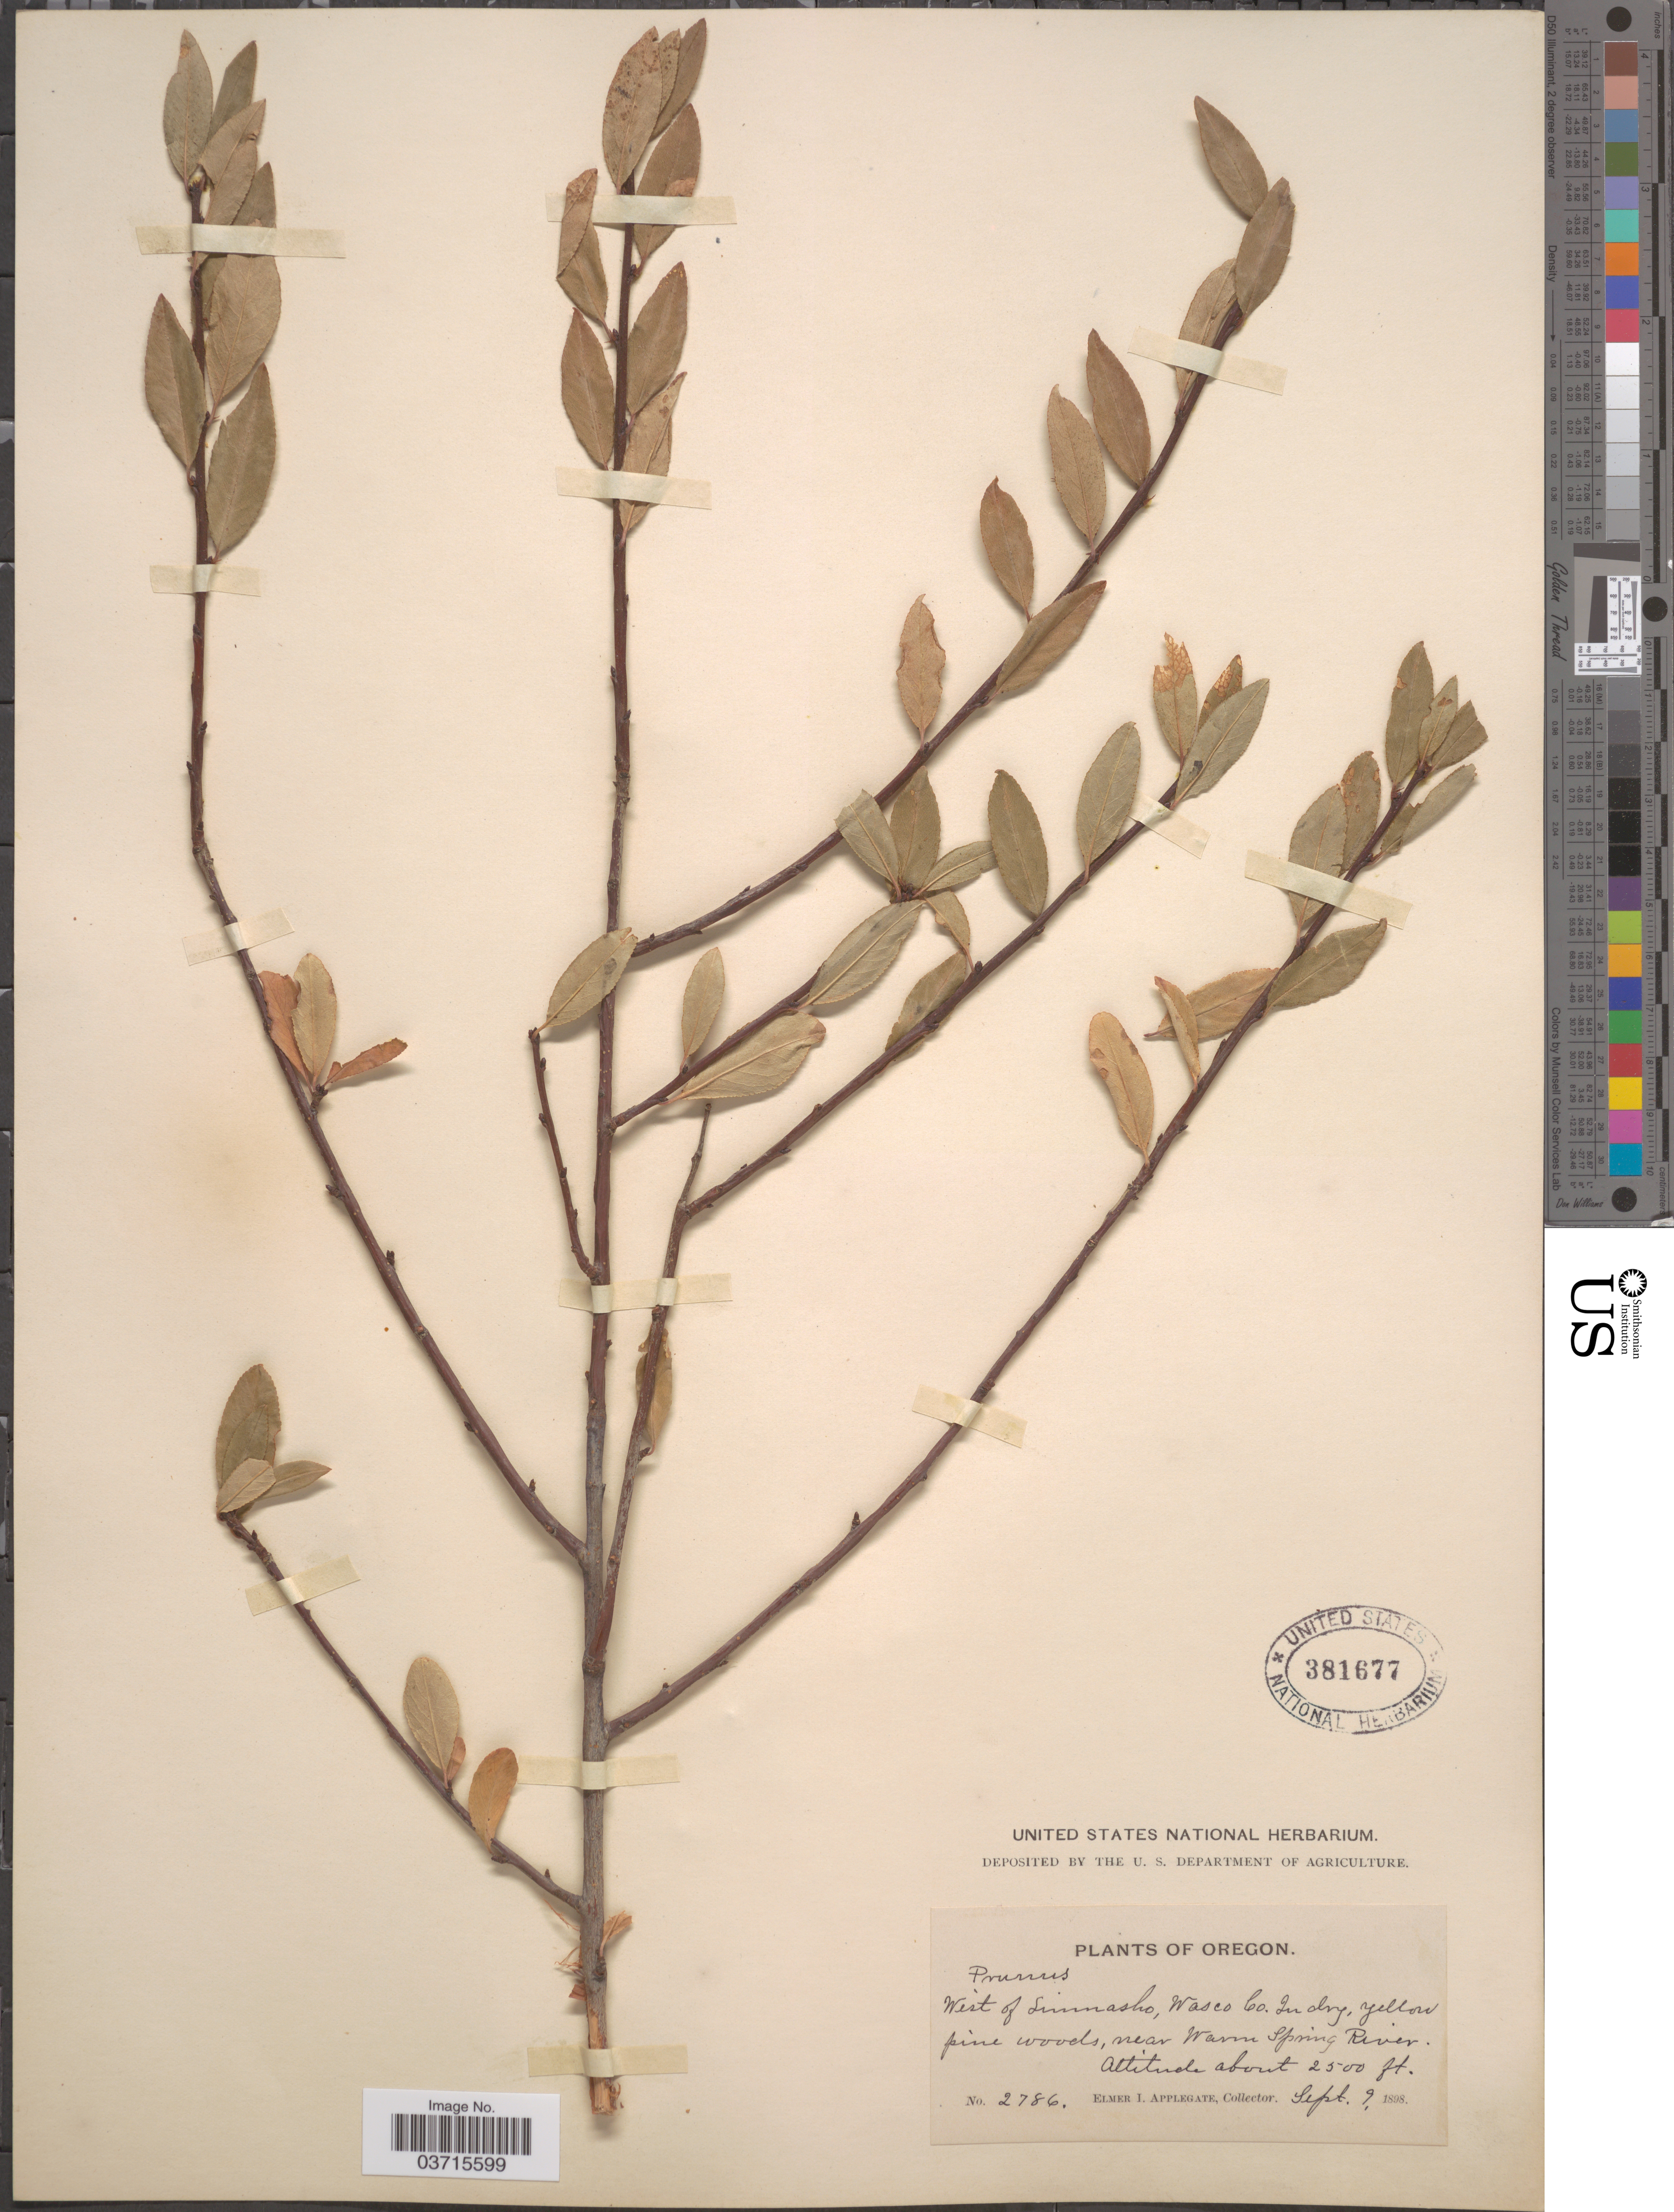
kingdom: Plantae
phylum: Tracheophyta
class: Magnoliopsida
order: Rosales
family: Rosaceae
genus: Prunus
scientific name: Prunus emarginata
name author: (Douglas ex Hook.) Eaton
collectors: E. I. Applegate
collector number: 2786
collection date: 1898-09-09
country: United States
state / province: Oregon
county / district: Wasco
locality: West of Simnasho, Wasco Co. Near Warm Spring River.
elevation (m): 762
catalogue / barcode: US 381677